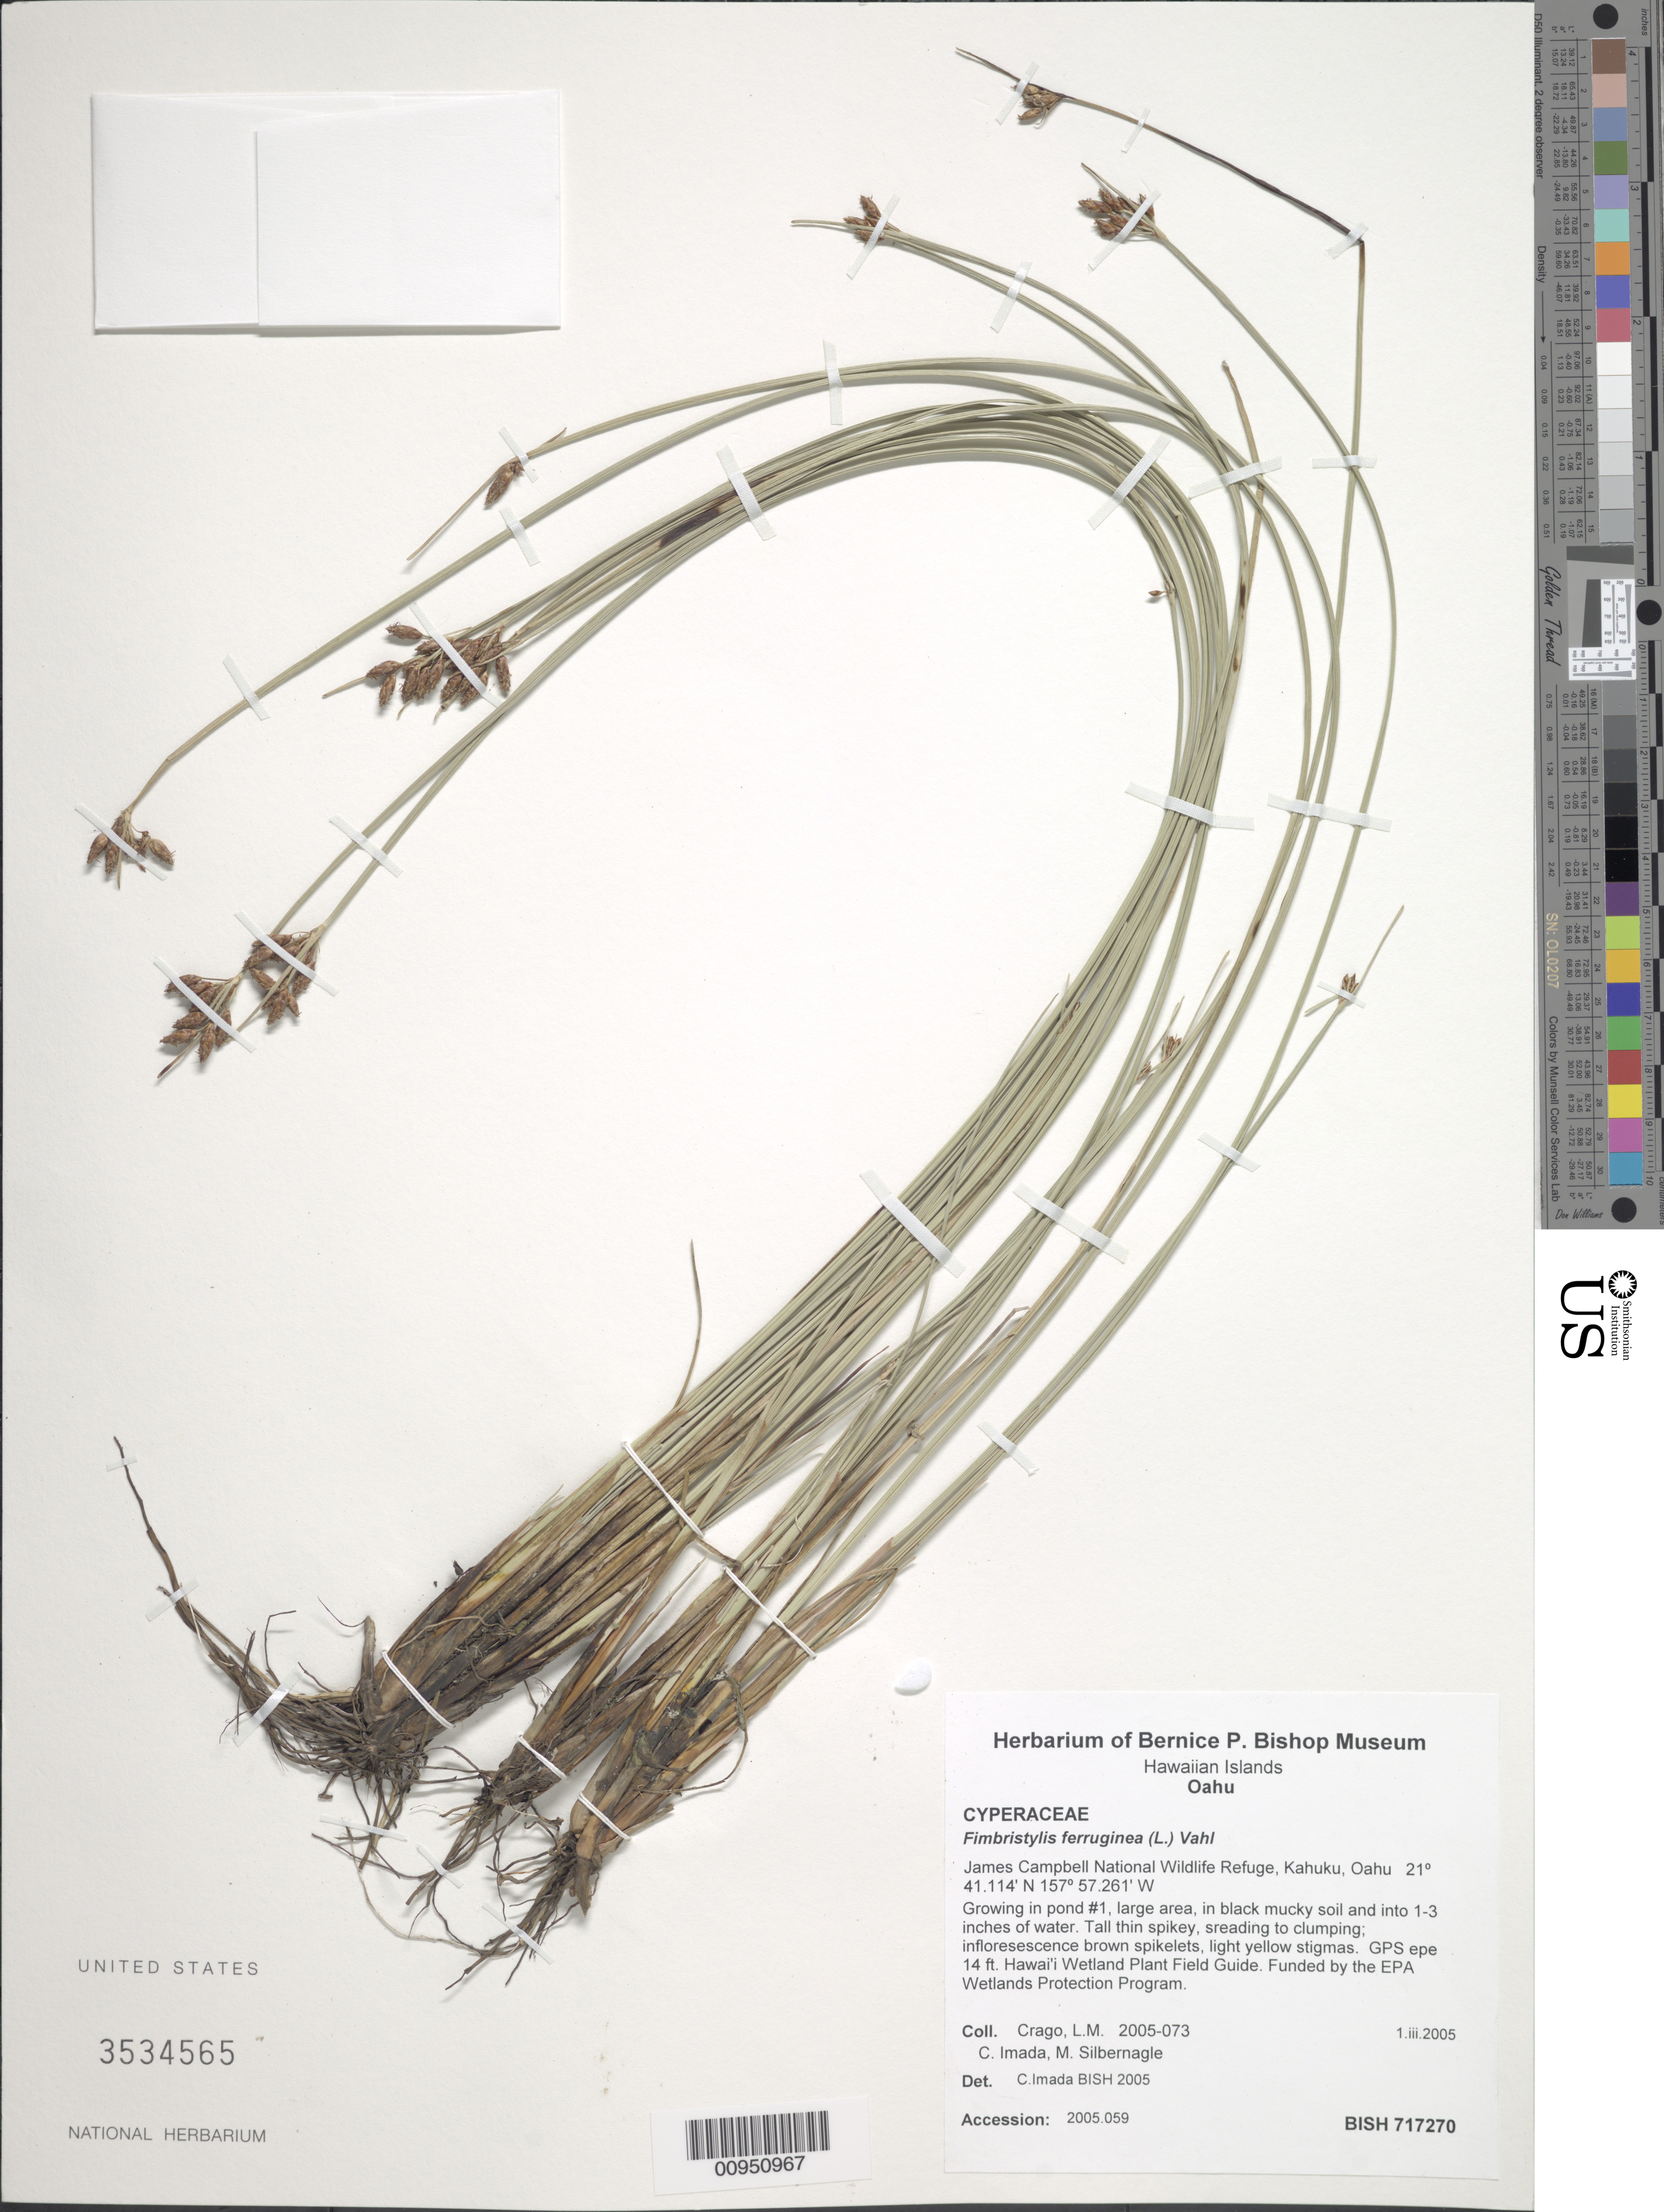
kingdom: Plantae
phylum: Tracheophyta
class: Liliopsida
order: Poales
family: Cyperaceae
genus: Fimbristylis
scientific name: Fimbristylis ferruginea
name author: (L.) Vahl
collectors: L. Crago, C. Imada & M. Silbernagle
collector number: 2005-073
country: United States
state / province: Hawaii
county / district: Honolulu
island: Oahu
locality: James Campbell National Wildlife Refuge, Kahuku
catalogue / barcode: US 3534565